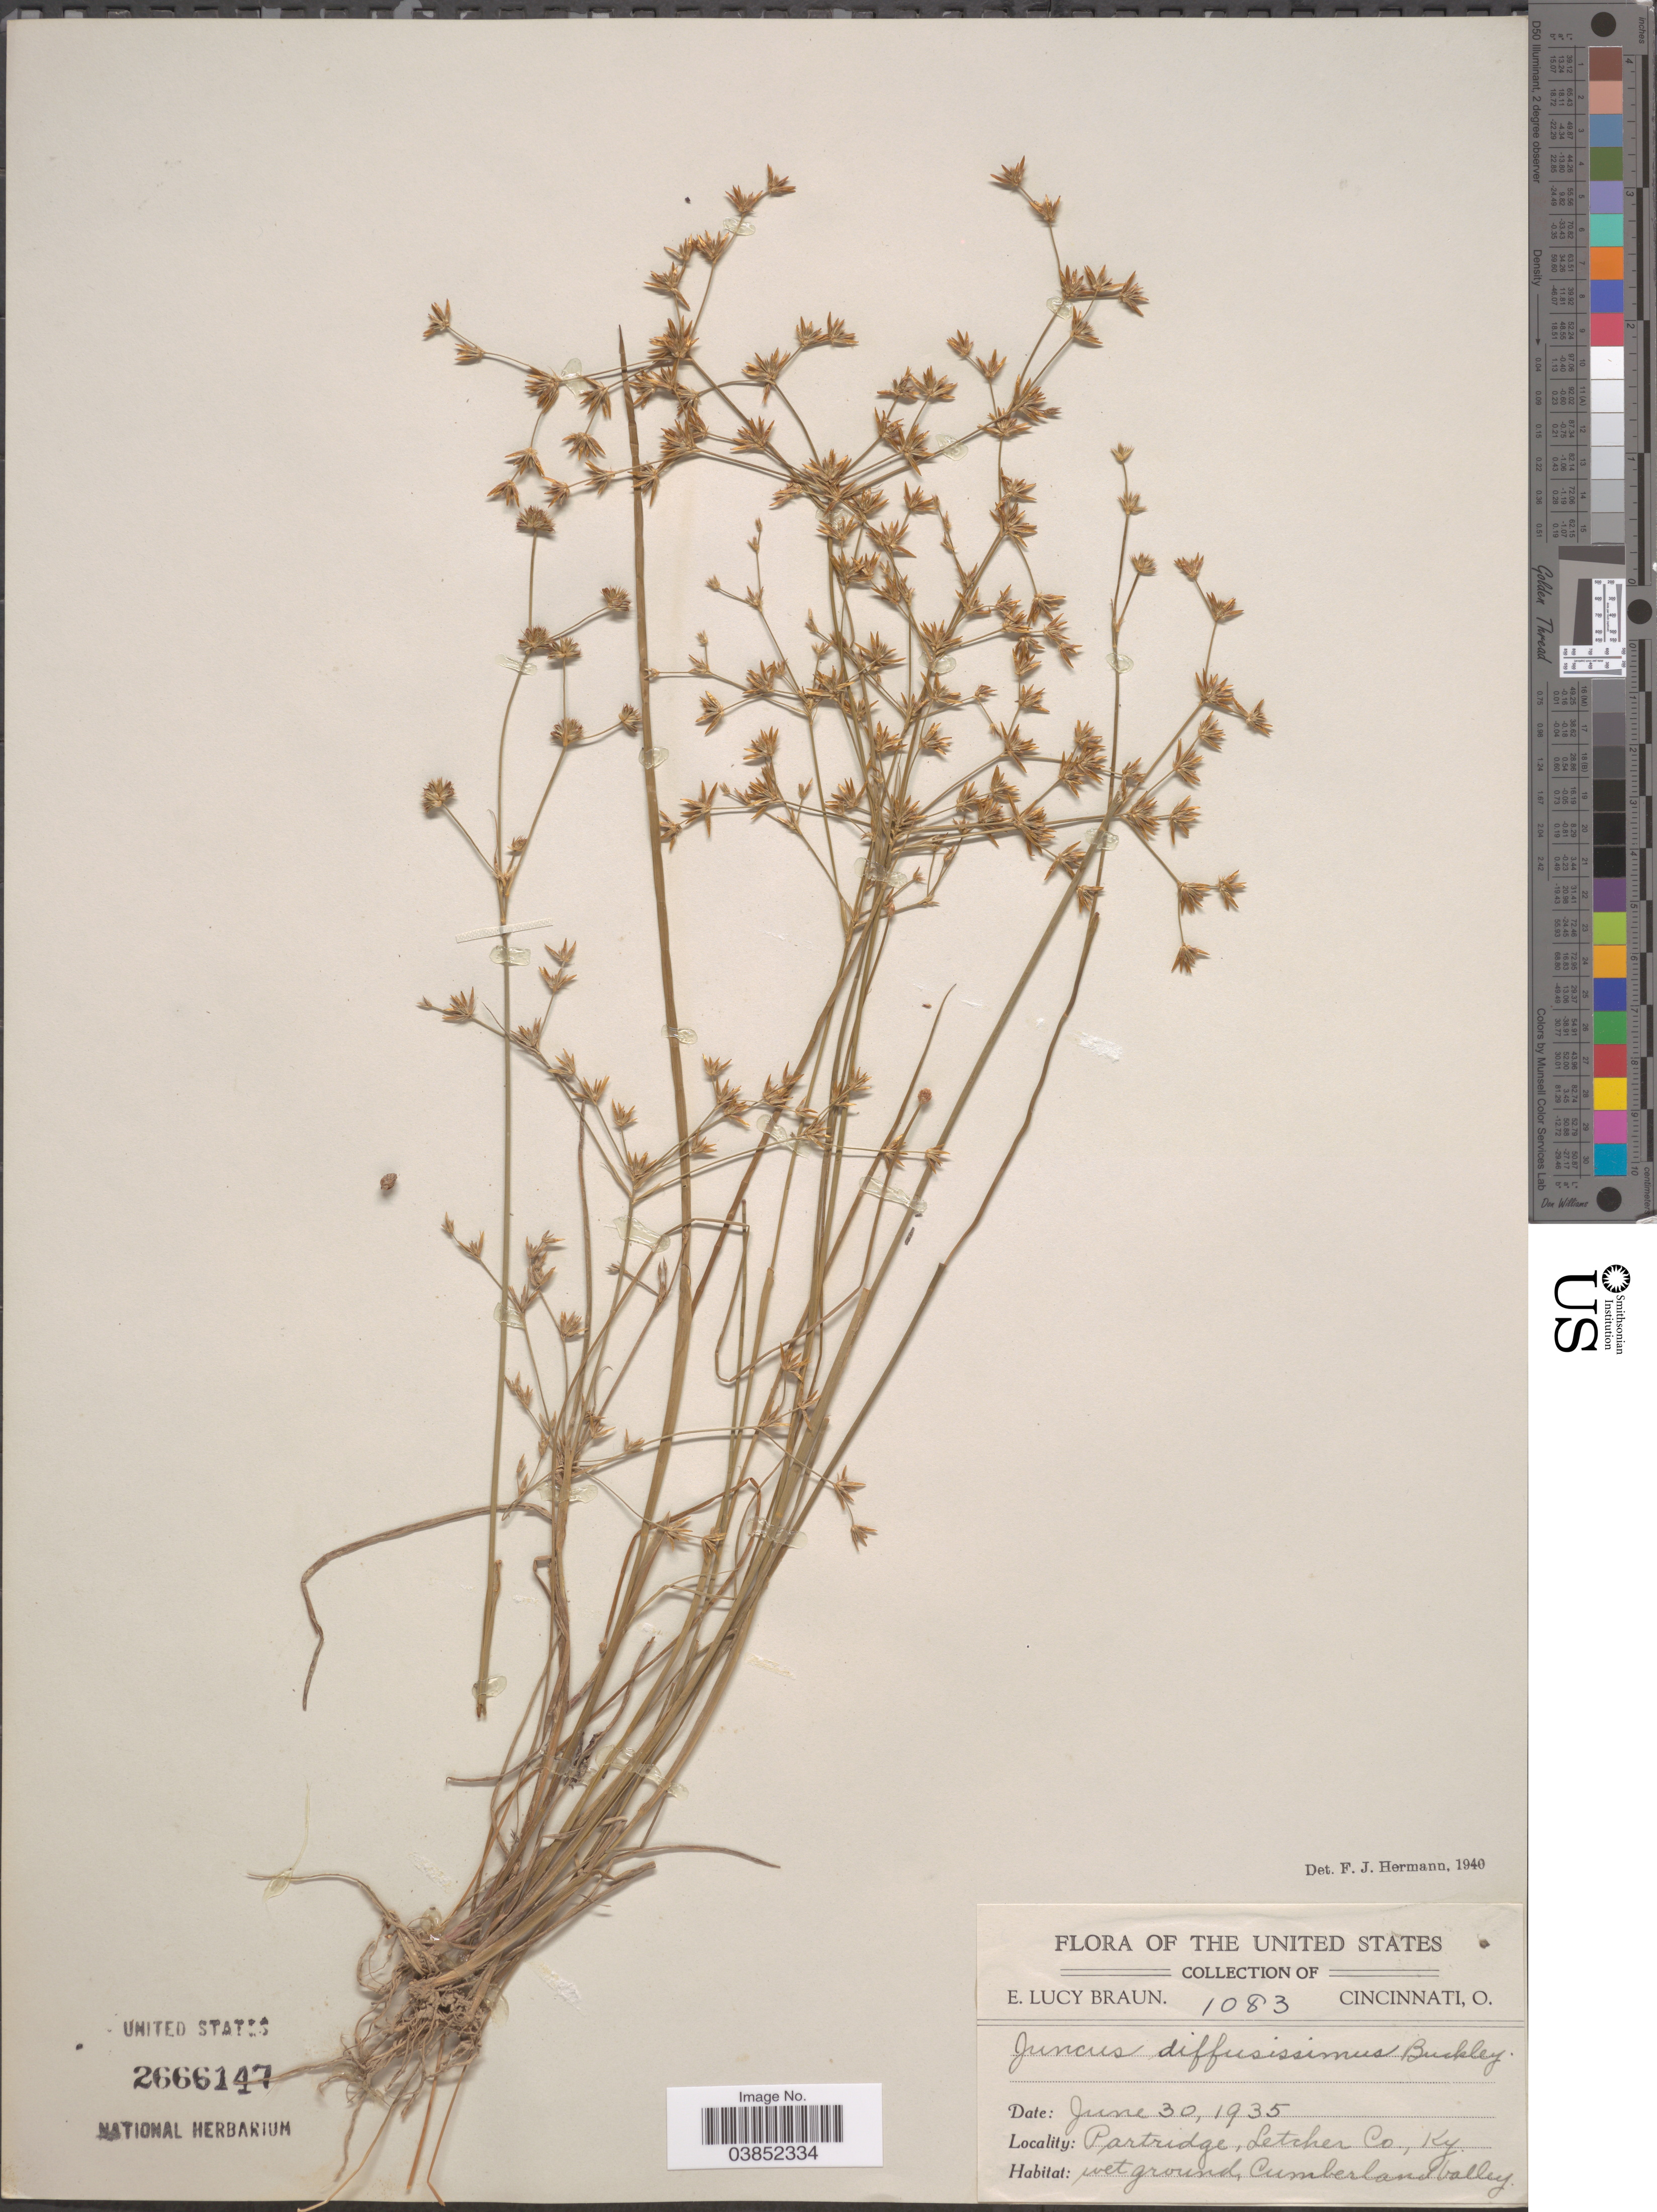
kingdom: Plantae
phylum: Tracheophyta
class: Liliopsida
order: Poales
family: Juncaceae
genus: Juncus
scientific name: Juncus diffusissimus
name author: Buckley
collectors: E. L. Braun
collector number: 1083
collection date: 1935-06-30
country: United States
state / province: Kentucky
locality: Partridge, Letcher Co. Wet ground, Cumberland Valley.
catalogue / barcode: US 2666147